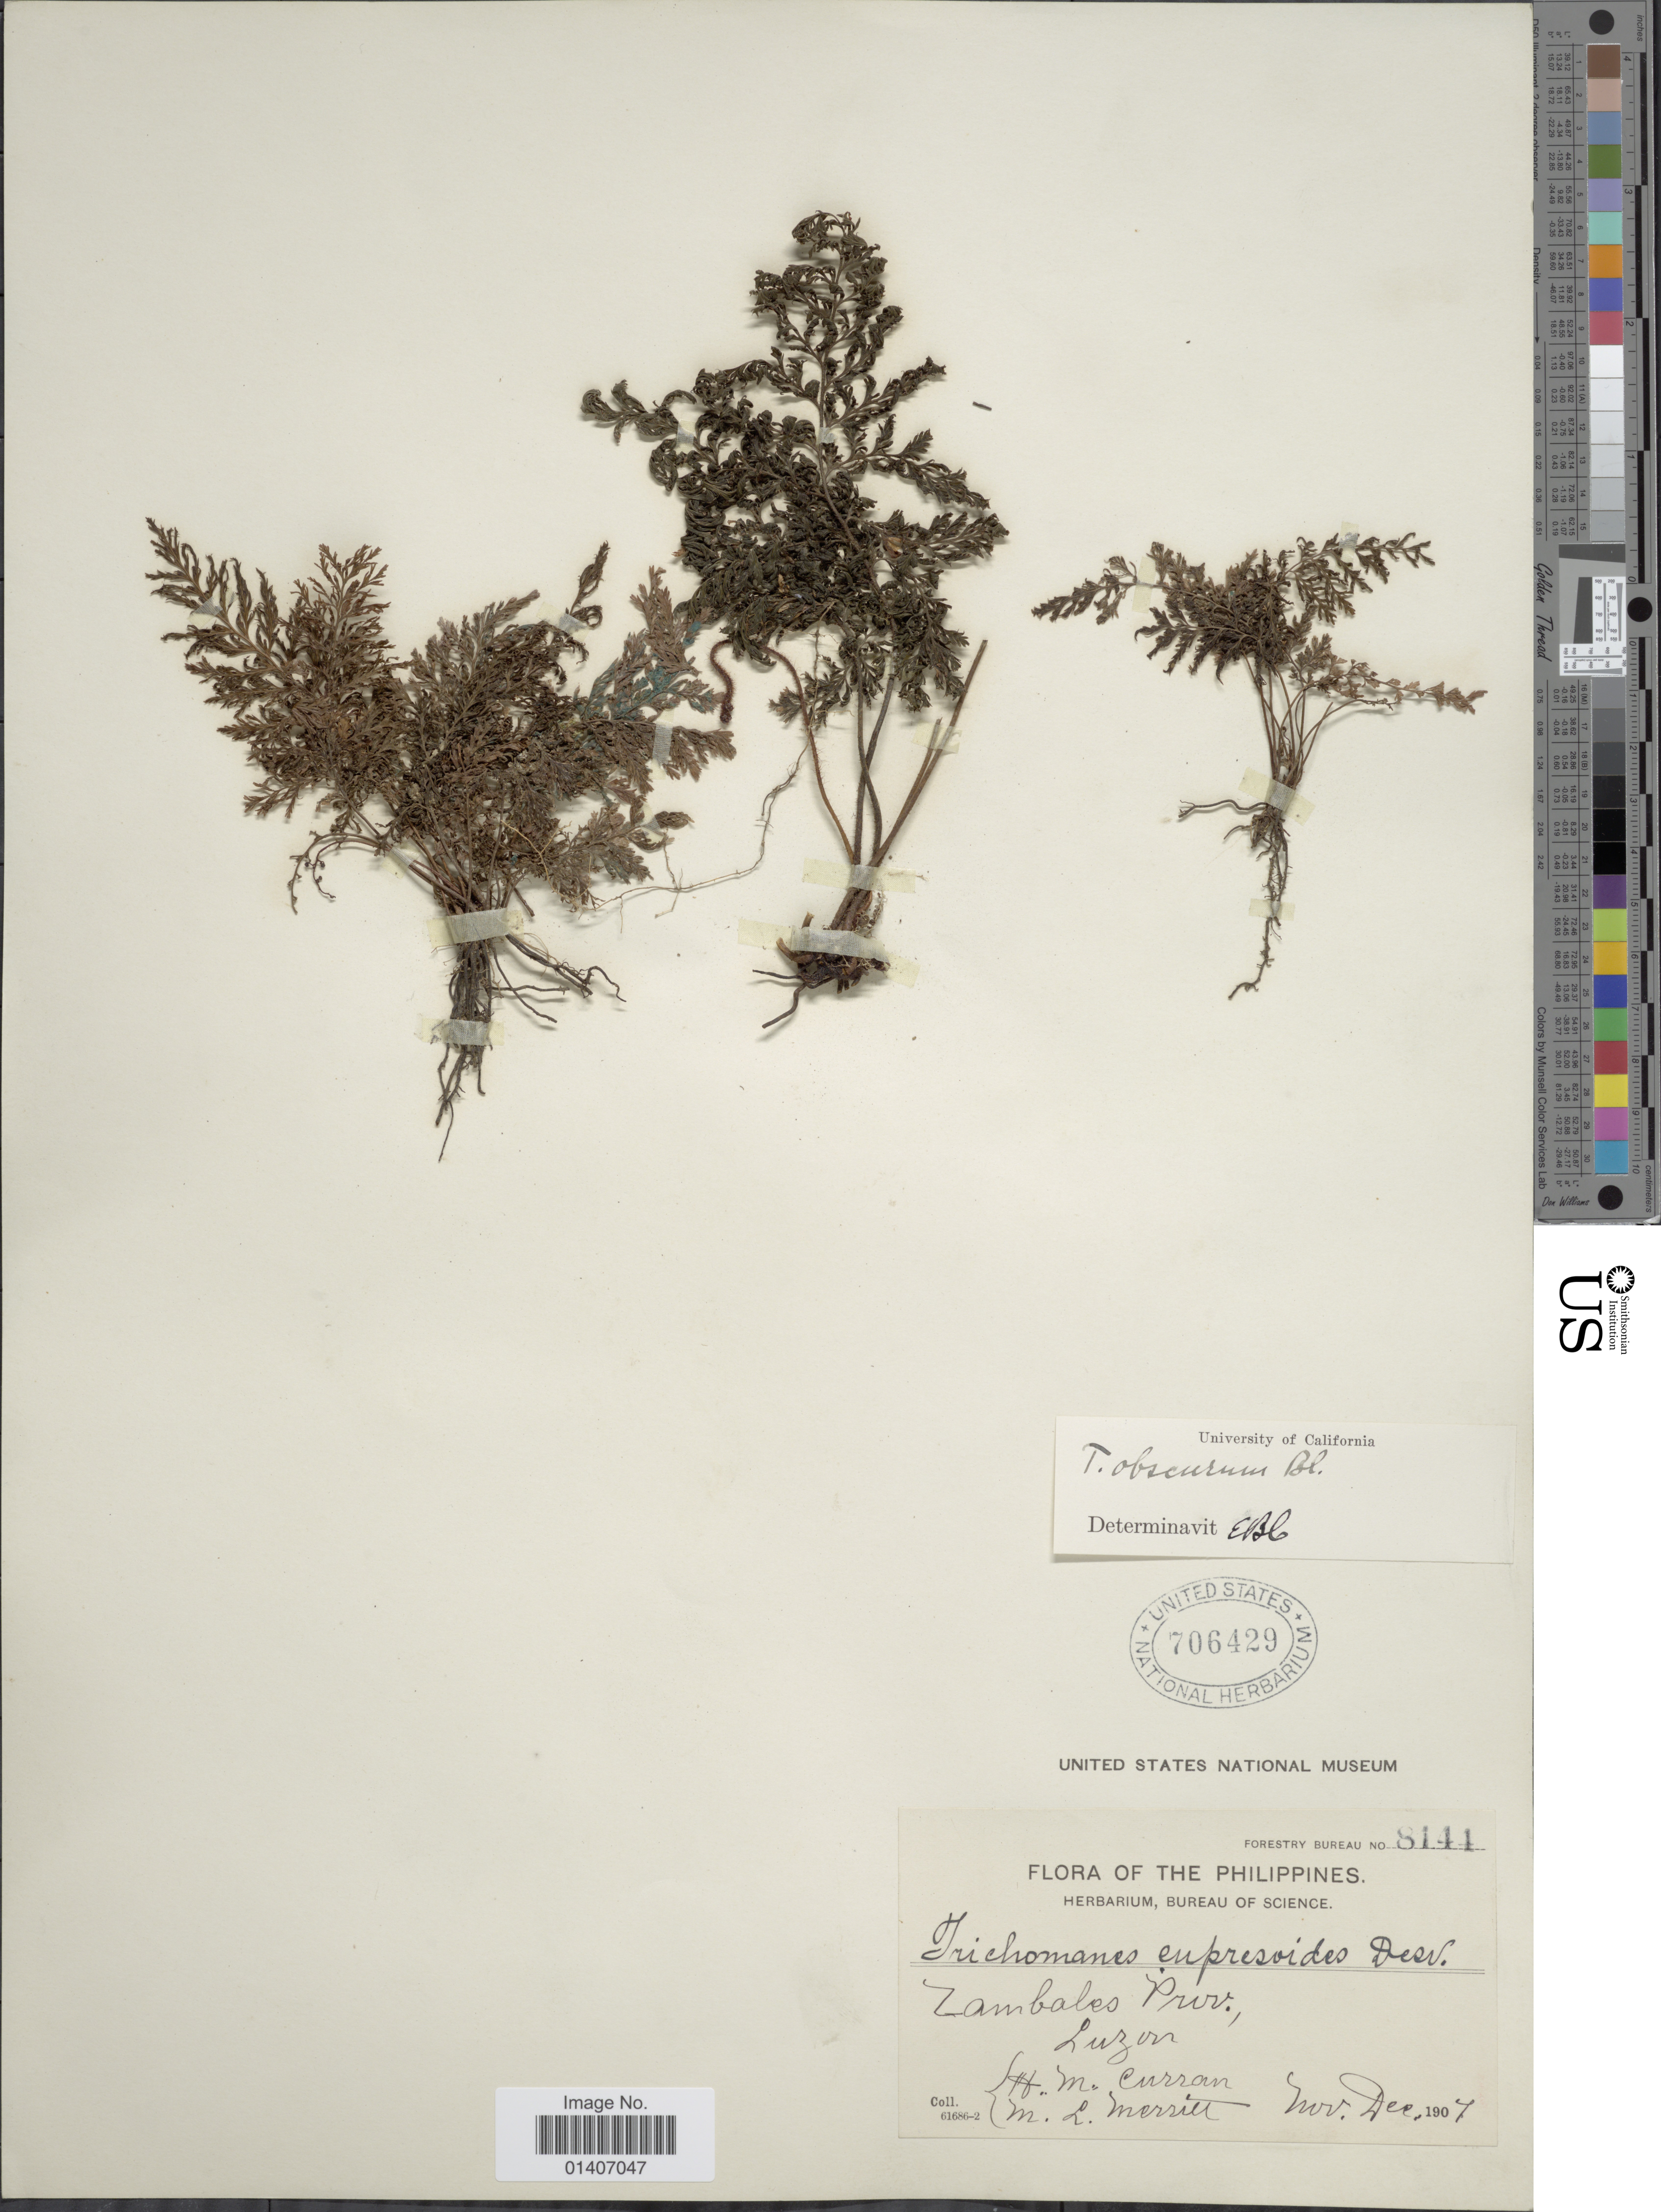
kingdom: Plantae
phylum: Tracheophyta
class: Polypodiopsida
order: Hymenophyllales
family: Hymenophyllaceae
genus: Abrodictyum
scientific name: Abrodictyum obscurum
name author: (Blume) Ebihara & K. Iwats.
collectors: H. M. Curran & M. L. Merritt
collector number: Forestry Bureau 8144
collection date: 1907-11/1907-12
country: Philippines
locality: Zambales Prov. Luzon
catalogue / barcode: US 706429